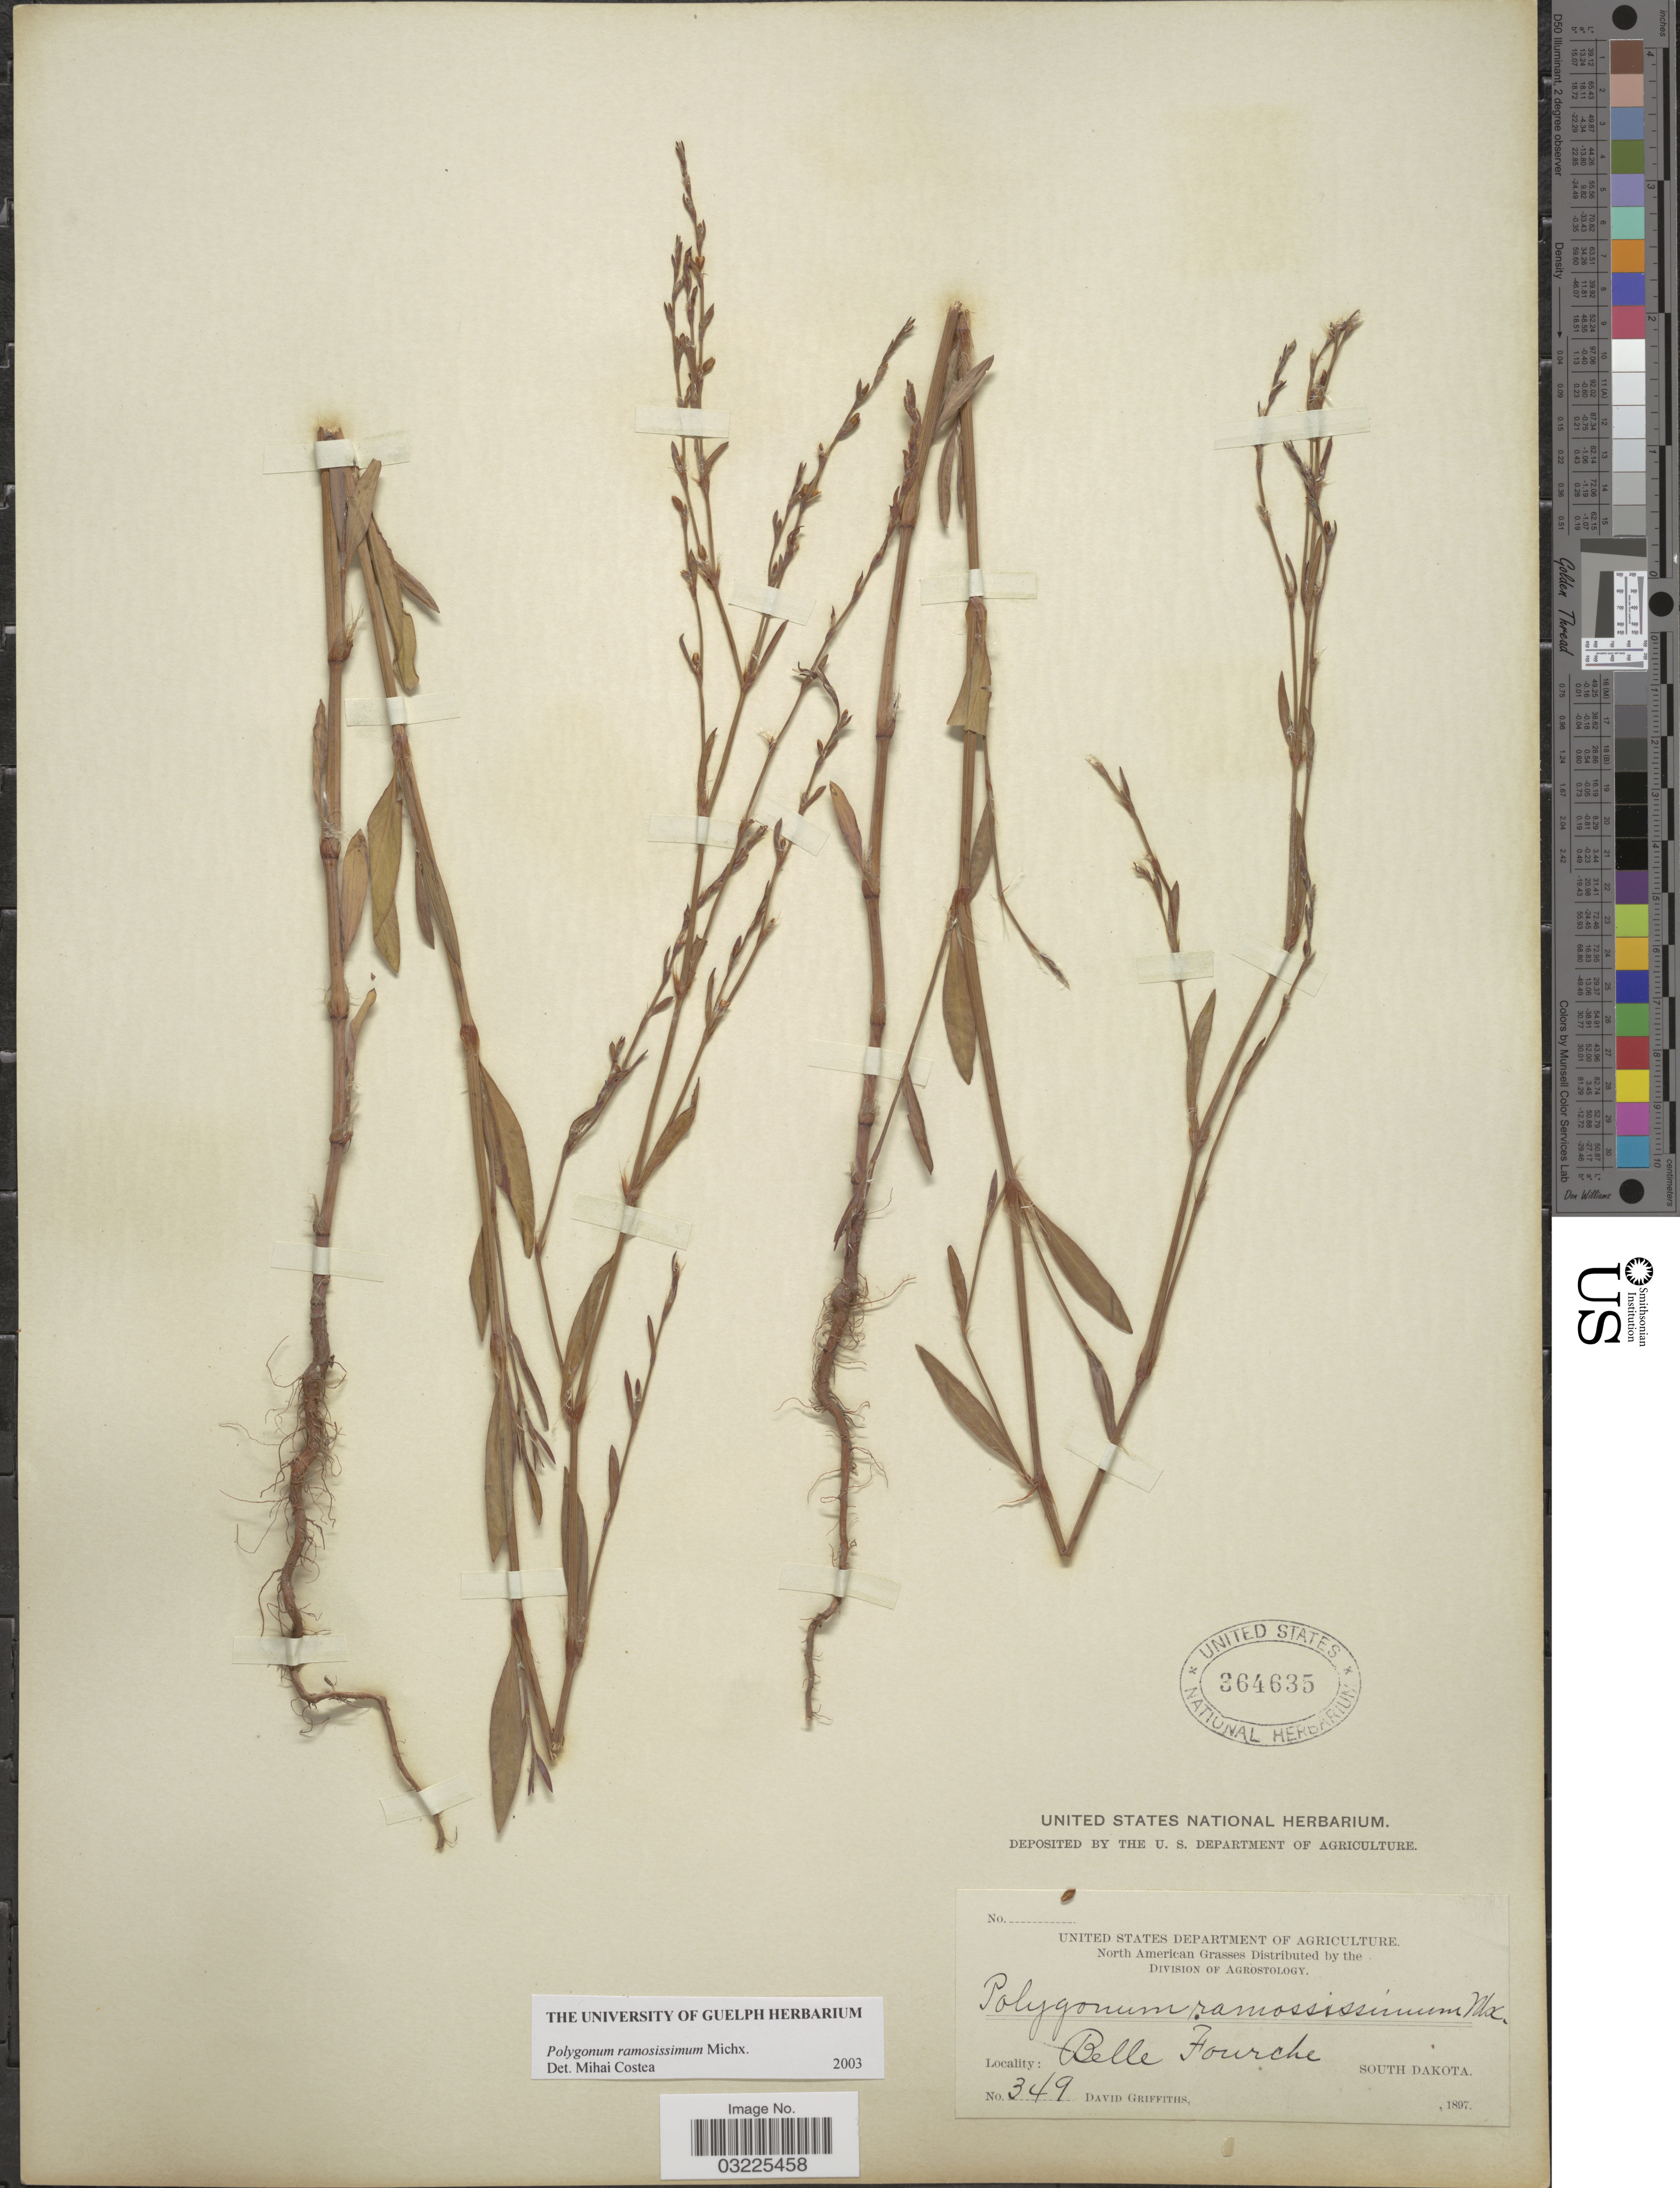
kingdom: Plantae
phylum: Tracheophyta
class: Magnoliopsida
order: Caryophyllales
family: Polygonaceae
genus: Polygonum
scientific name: Polygonum ramosissimum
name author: Michx.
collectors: D. Griffiths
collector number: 349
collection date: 1897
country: United States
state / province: South Dakota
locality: Belle Fourche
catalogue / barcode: US 364635